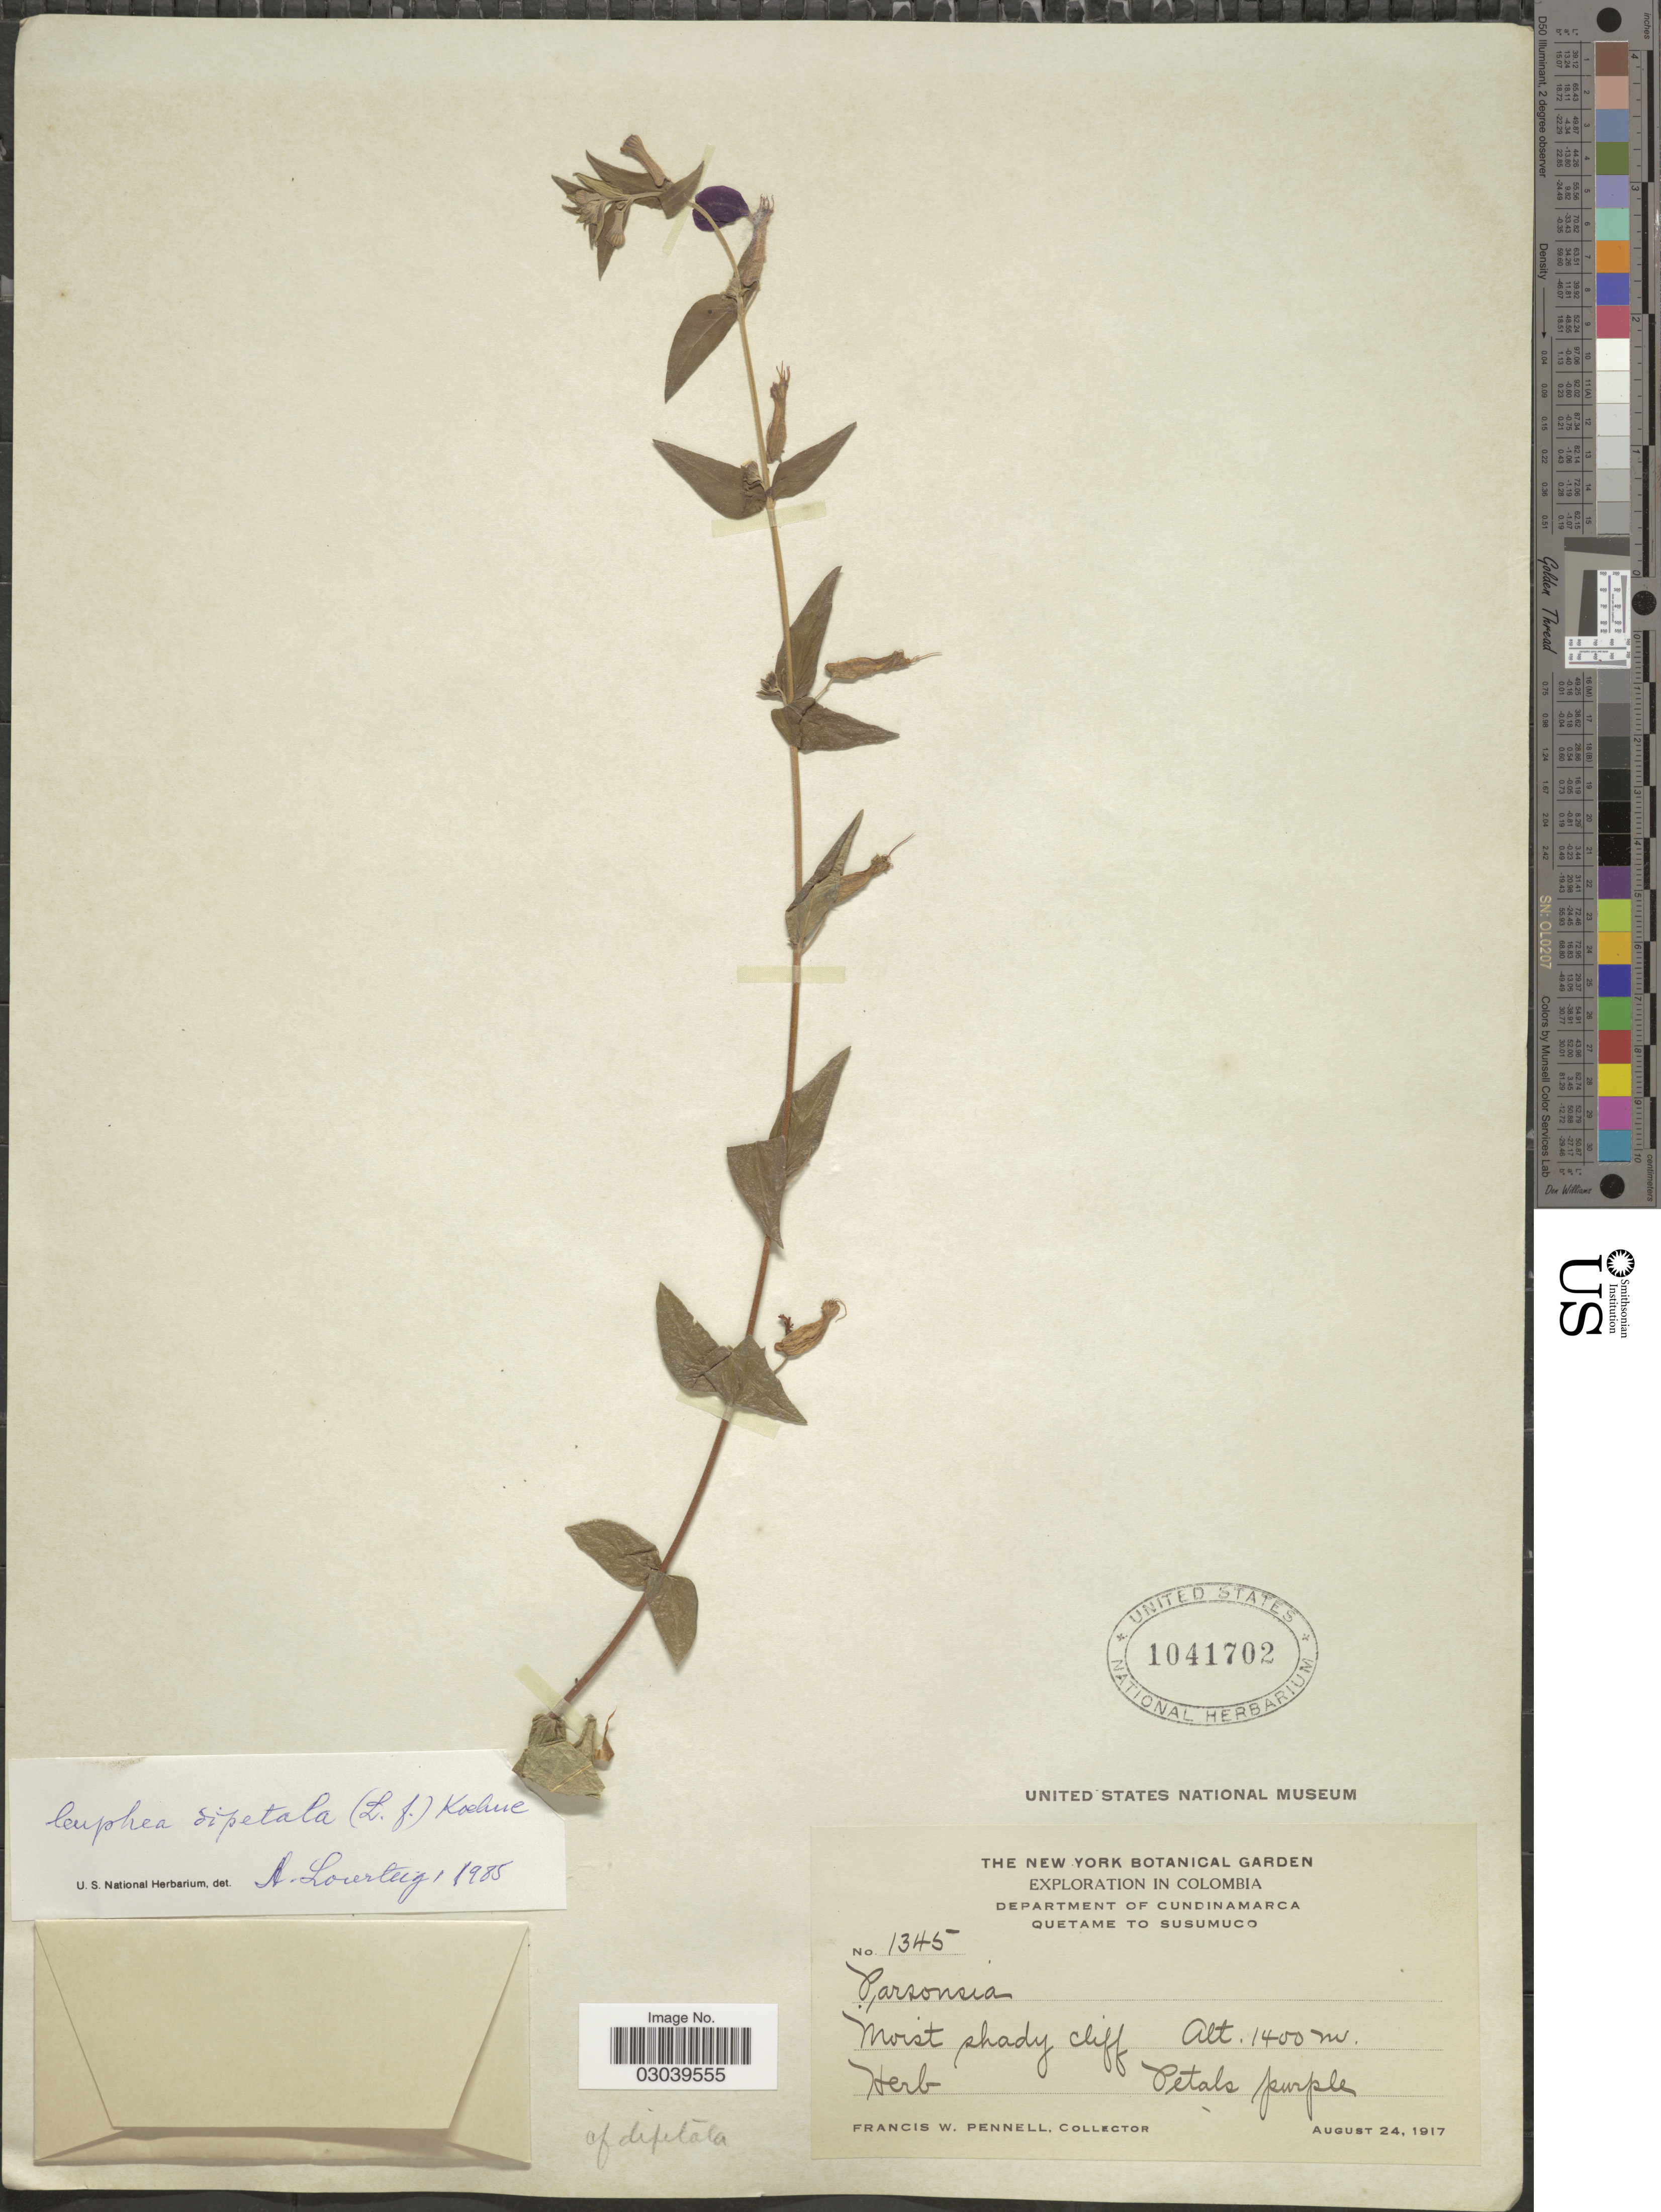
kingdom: Plantae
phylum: Tracheophyta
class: Magnoliopsida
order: Myrtales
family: Lythraceae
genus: Cuphea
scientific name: Cuphea dipetala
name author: (L. f.) Koehne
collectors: F. W. Pennell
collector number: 1345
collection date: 1917-08-24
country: Colombia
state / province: Cundinamarca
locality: Department of Cundinamarca. Quetame to Susumuco.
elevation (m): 1400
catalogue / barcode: US 1041702